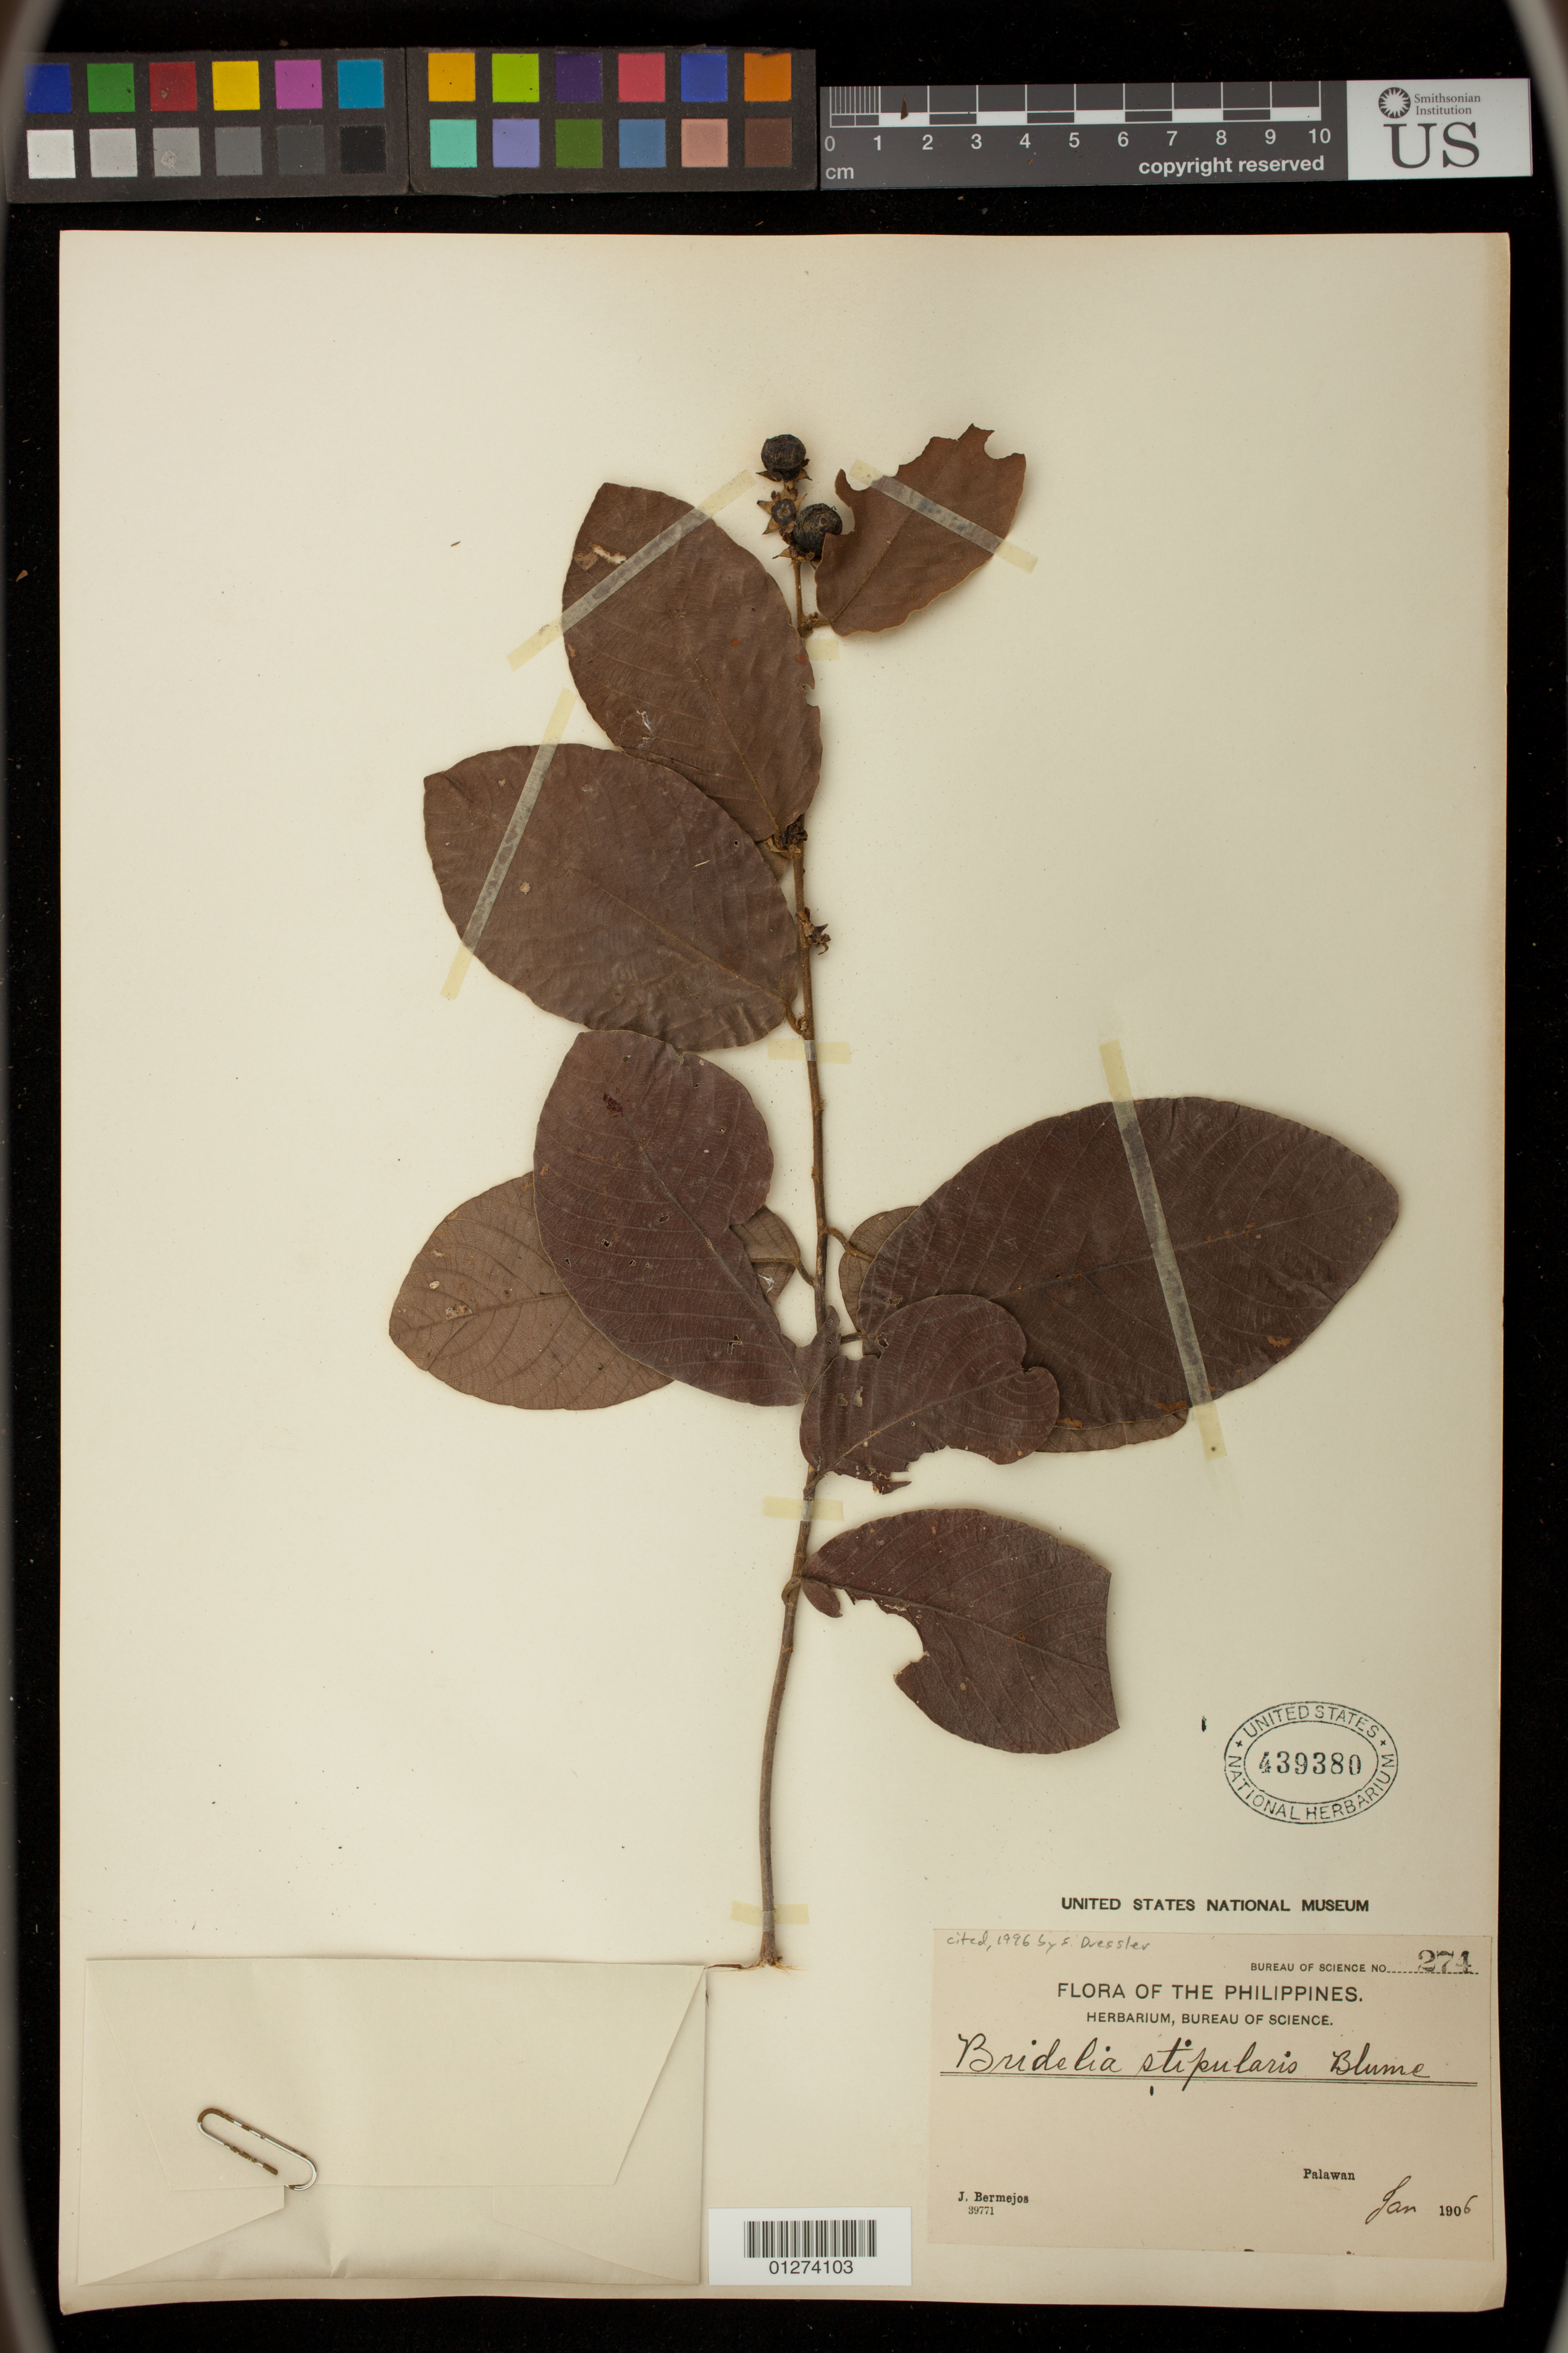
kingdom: Plantae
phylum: Tracheophyta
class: Magnoliopsida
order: Malpighiales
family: Phyllanthaceae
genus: Bridelia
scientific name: Bridelia stipularis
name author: (L.) Blume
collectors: J. Bermejos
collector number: Bur. Sci. 274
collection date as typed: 1906-01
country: Philippines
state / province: Mimaropa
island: Palawan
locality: Palawan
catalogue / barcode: US 439380